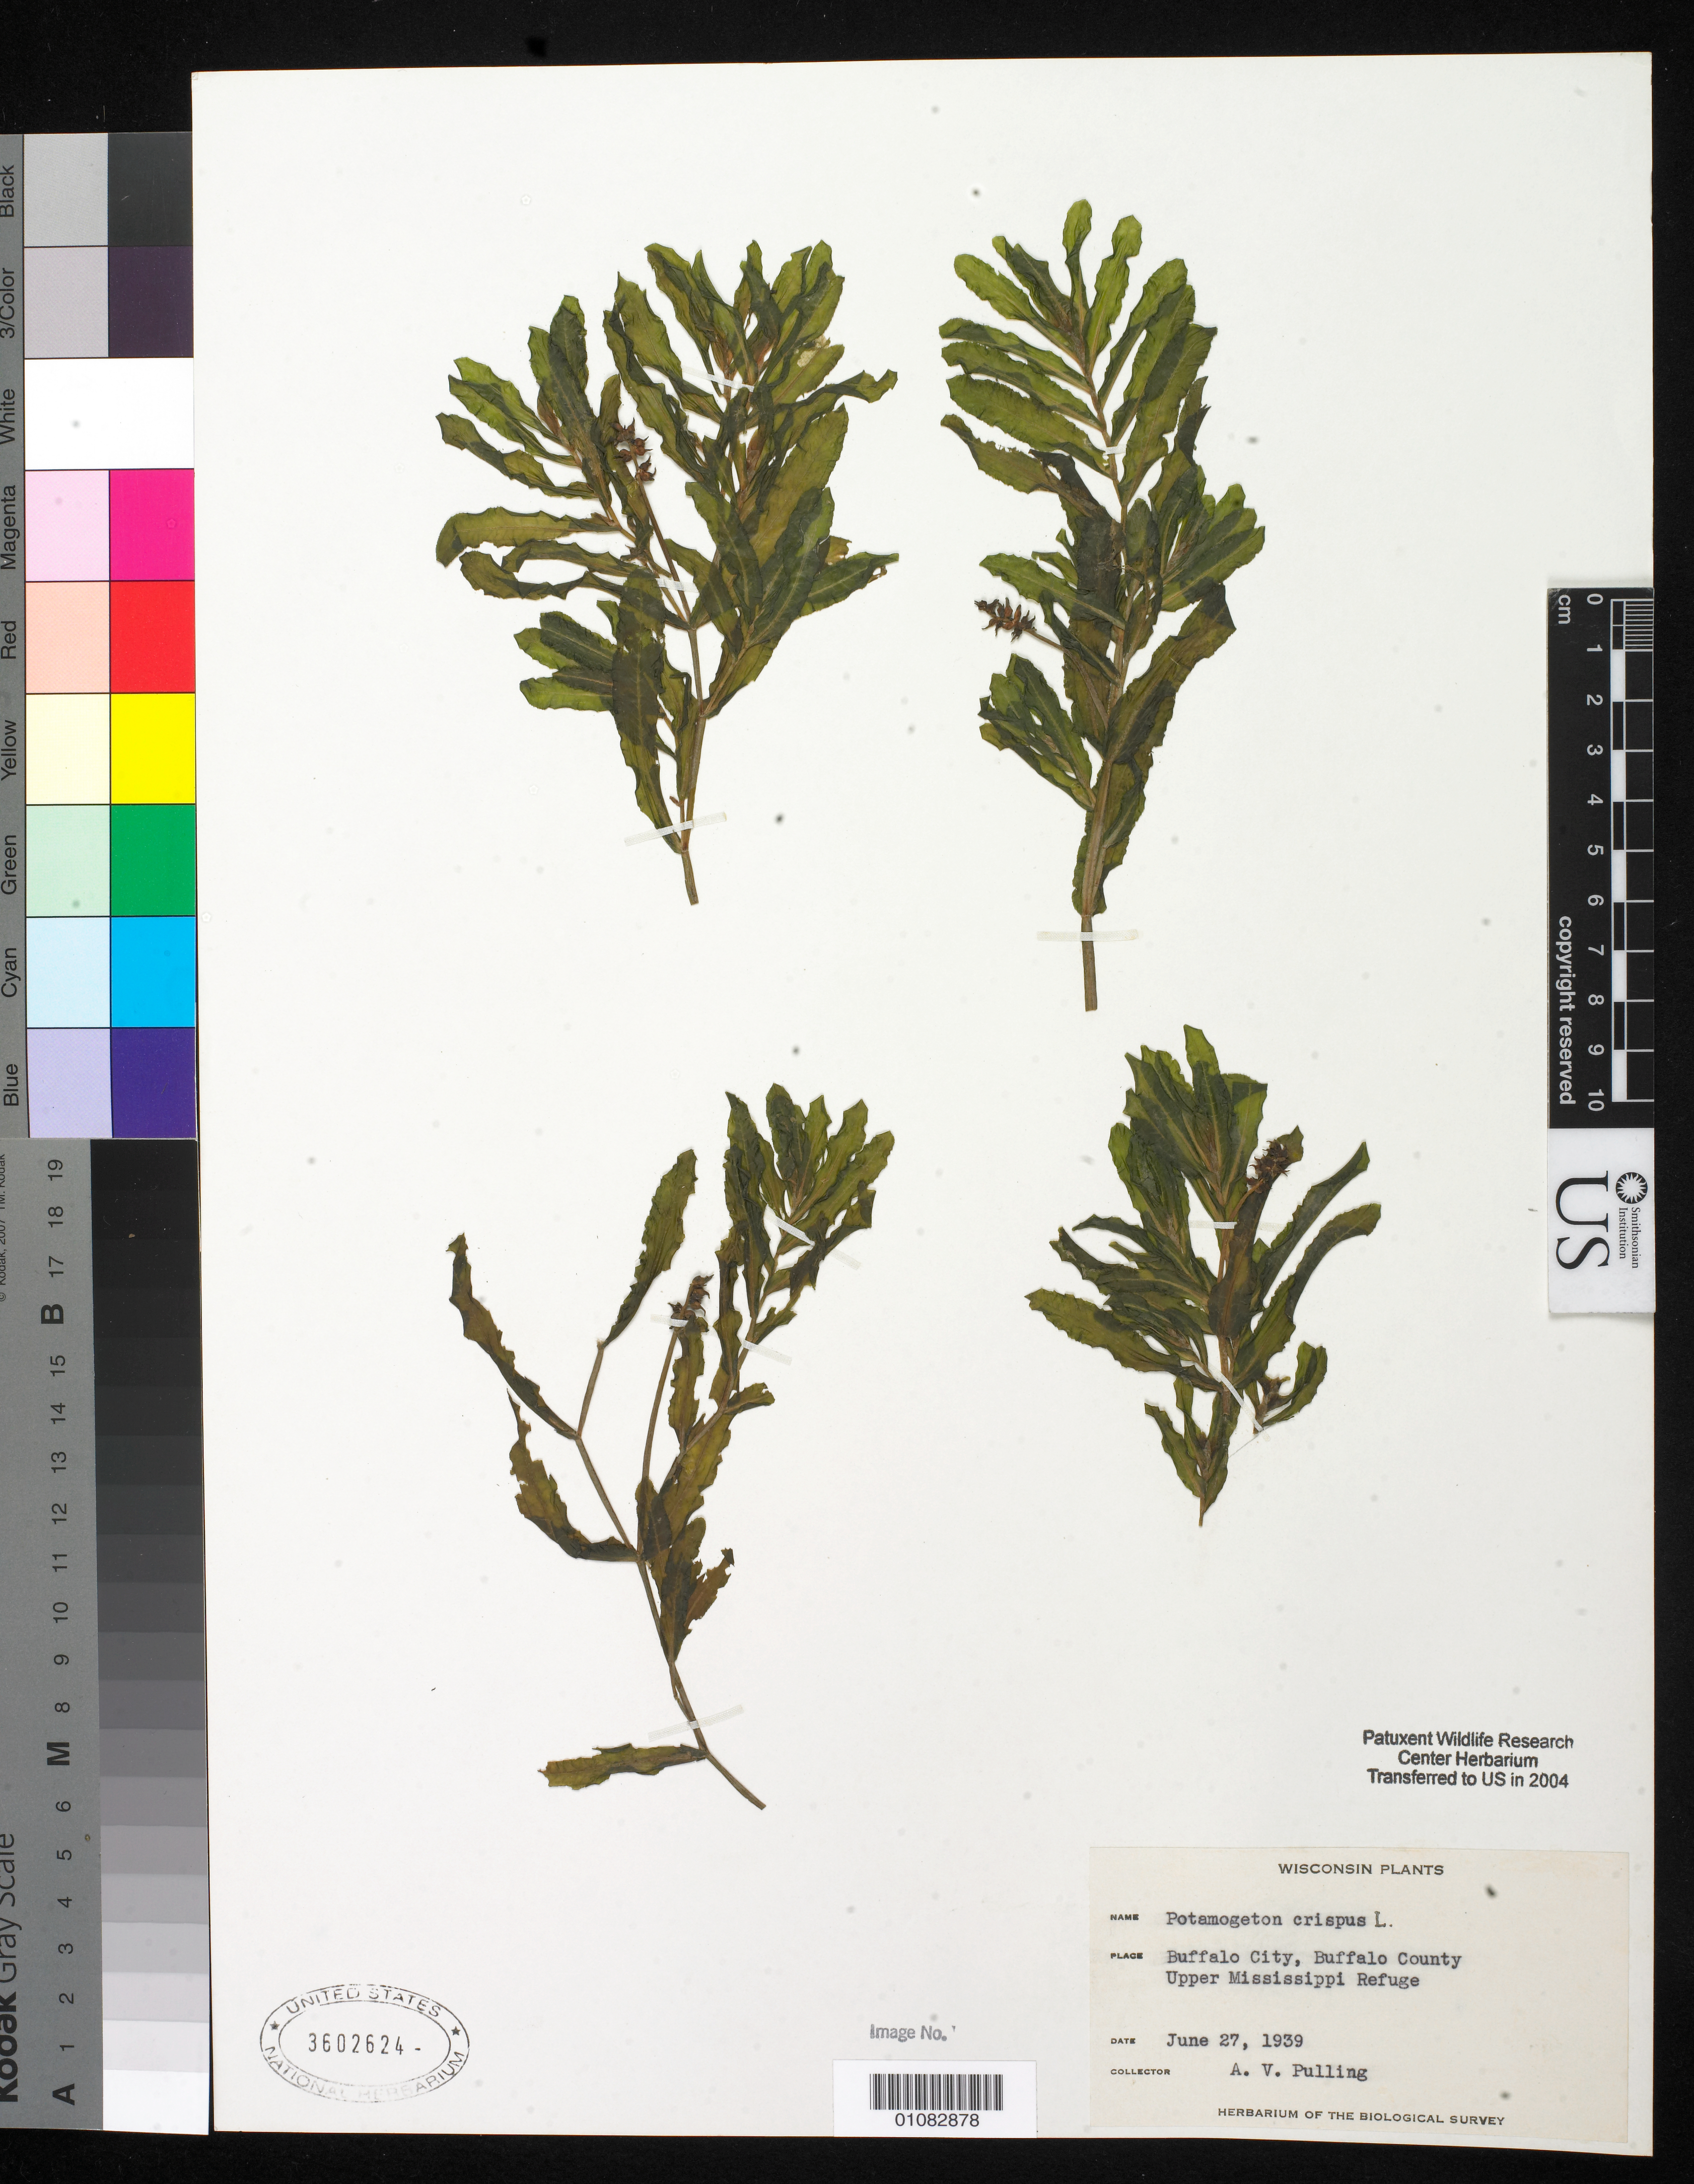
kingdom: Plantae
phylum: Tracheophyta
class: Liliopsida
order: Alismatales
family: Potamogetonaceae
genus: Potamogeton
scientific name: Potamogeton crispus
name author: L.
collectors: A. Pulling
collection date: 1939-06-27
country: United States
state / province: Wisconsin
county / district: Buffalo County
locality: Upper Mississippi Refuge, Buffalo City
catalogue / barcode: US 3602624